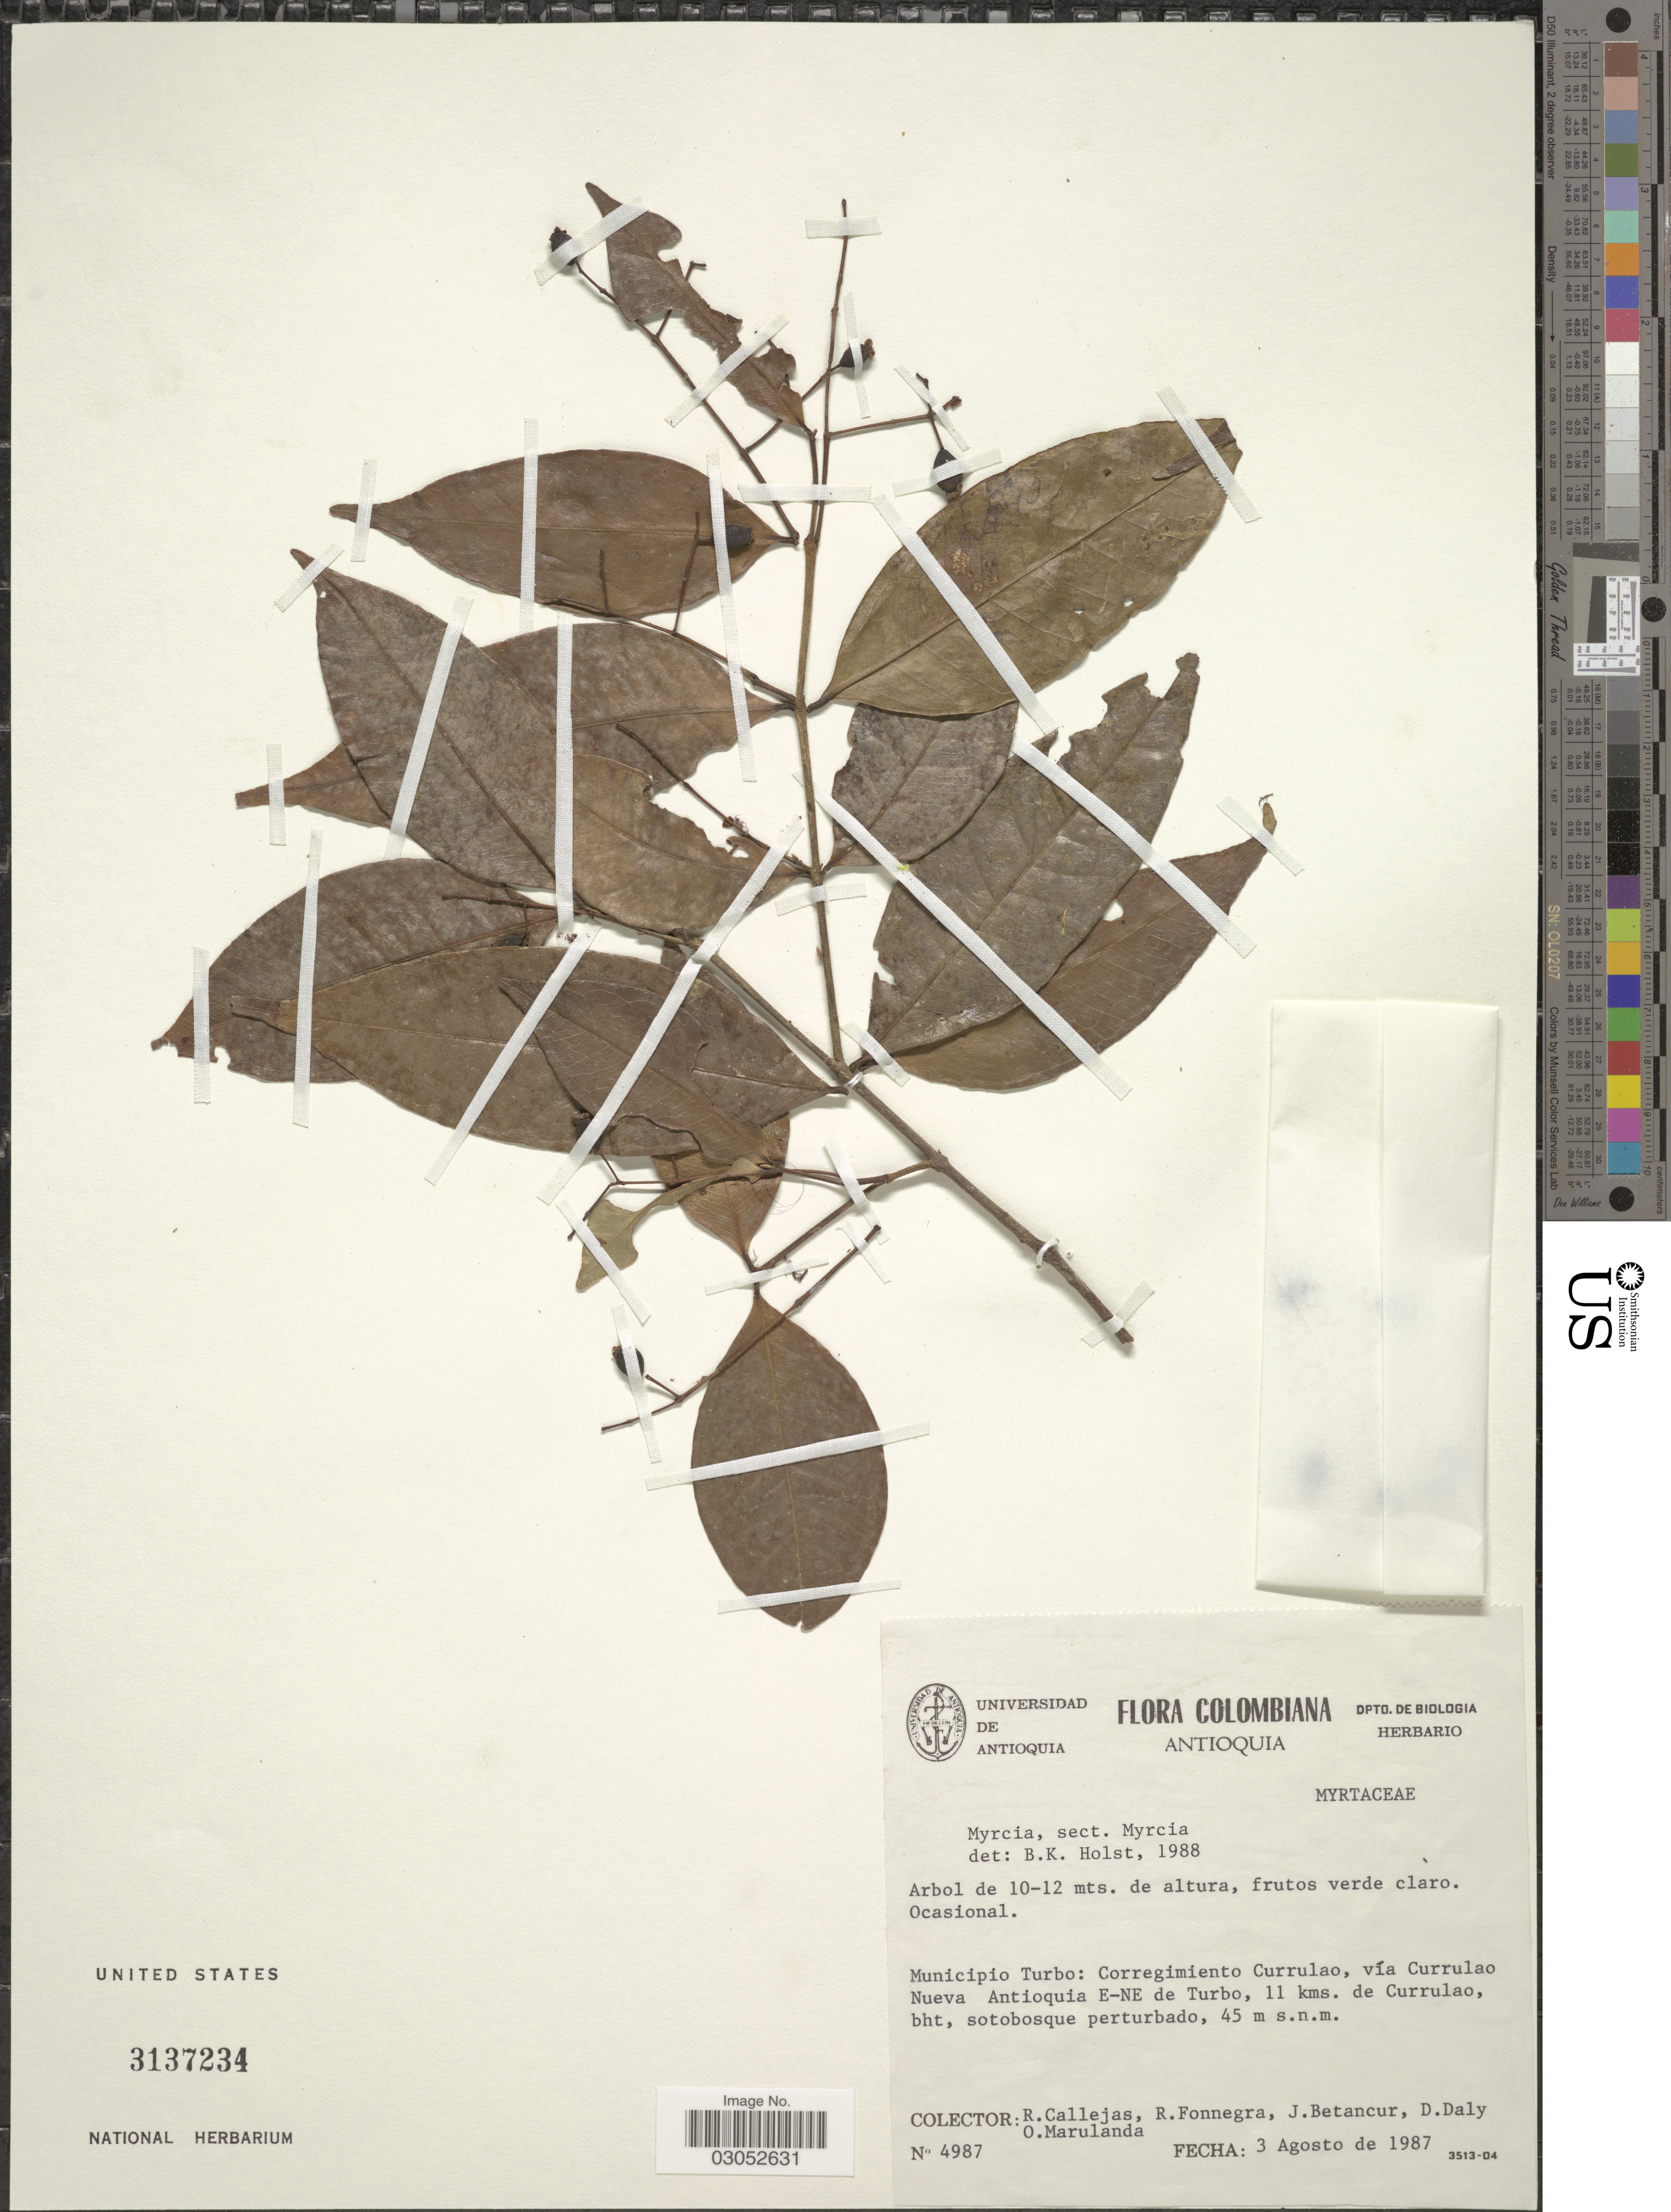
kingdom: Plantae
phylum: Tracheophyta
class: Magnoliopsida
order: Myrtales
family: Myrtaceae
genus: Myrcia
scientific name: Myrcia sp.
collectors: R. Callejas, R. Fonnegra, J. Betancur, D. C. Daly & A. Marulanda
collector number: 4987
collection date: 1987-08-03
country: Colombia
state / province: Antioquia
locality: Municipio Turbo: Corregimiento Currulao, vía Currulao Nueva Antioquia E-NE de Turbo, 11 kms. de Currulao, bht.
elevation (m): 45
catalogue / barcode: US 3137234